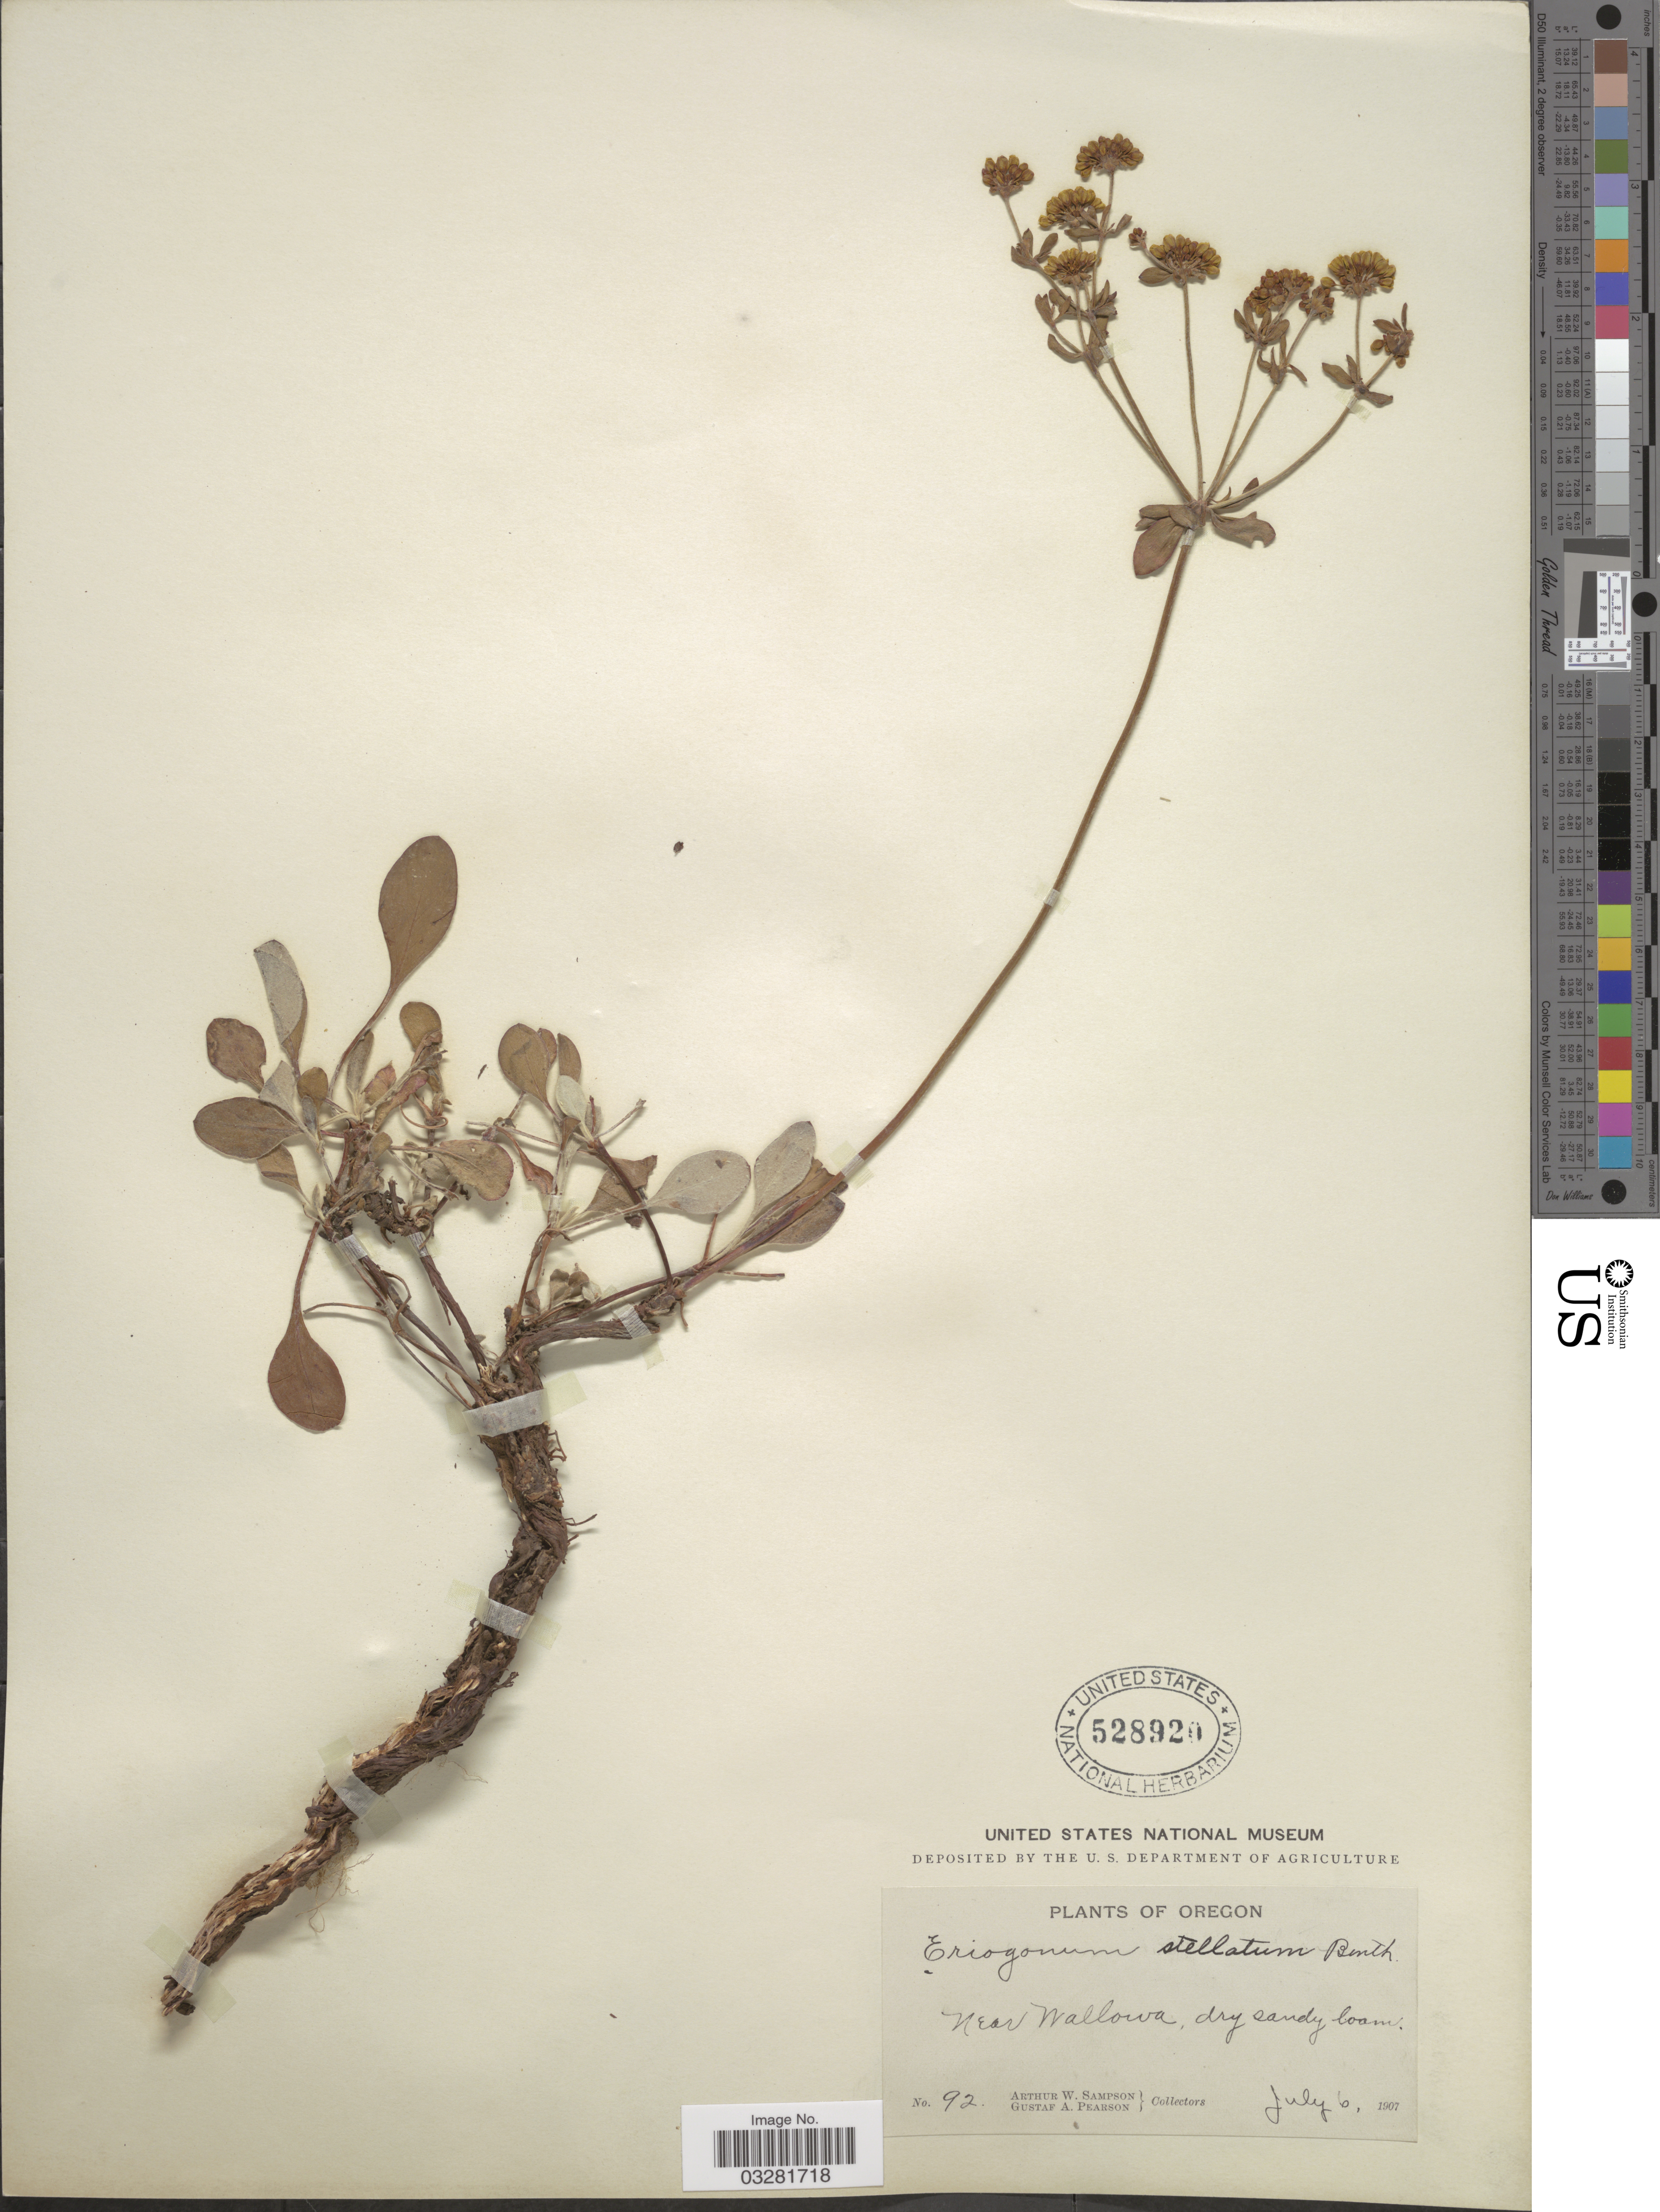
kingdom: Plantae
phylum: Tracheophyta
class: Magnoliopsida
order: Caryophyllales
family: Polygonaceae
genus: Eriogonum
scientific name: Eriogonum umbellatum var. stellatum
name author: (Benth.) M.E. Jones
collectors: A. Sampson & G. Pearson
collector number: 92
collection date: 1907-07-06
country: United States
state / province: Oregon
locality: Near Wallowa.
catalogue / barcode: US 528920